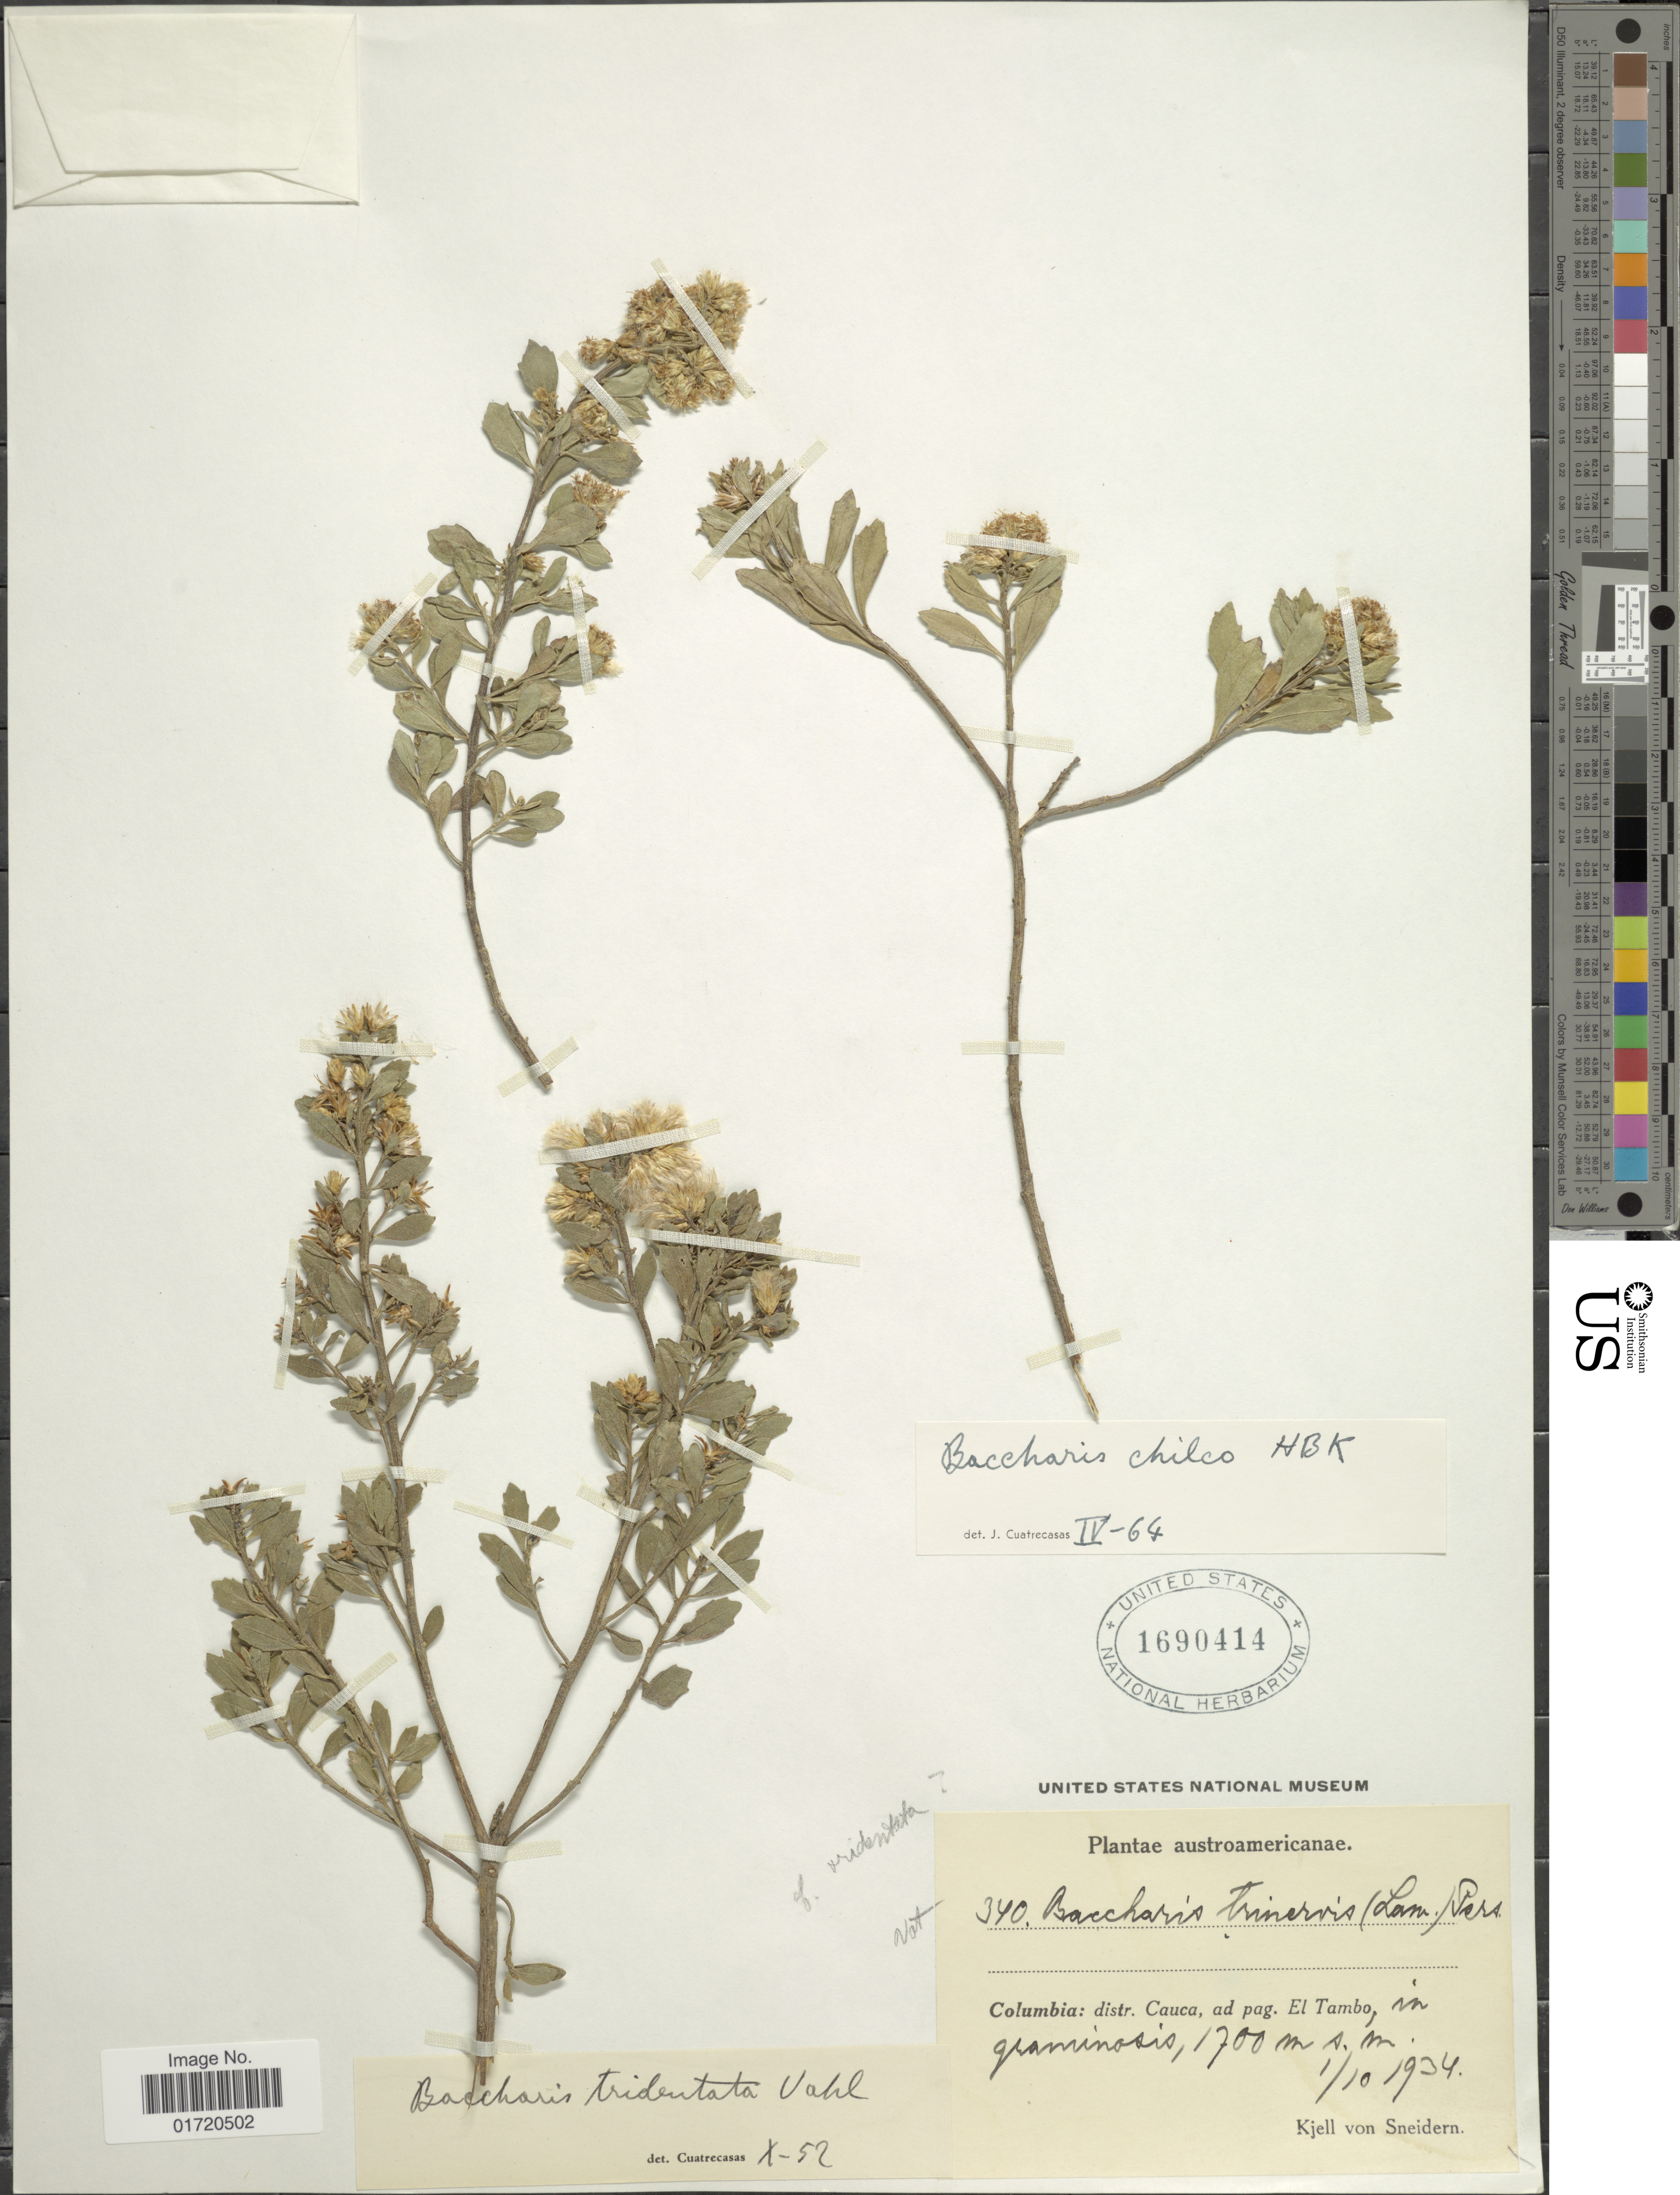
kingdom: Plantae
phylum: Tracheophyta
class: Magnoliopsida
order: Asterales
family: Asteraceae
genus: Baccharis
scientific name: Baccharis chilco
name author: Kunth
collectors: K. von Sneidern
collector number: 340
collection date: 1934-10-01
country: Colombia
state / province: Cauca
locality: Ad pag. El tambo.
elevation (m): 1700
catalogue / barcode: US 1690414